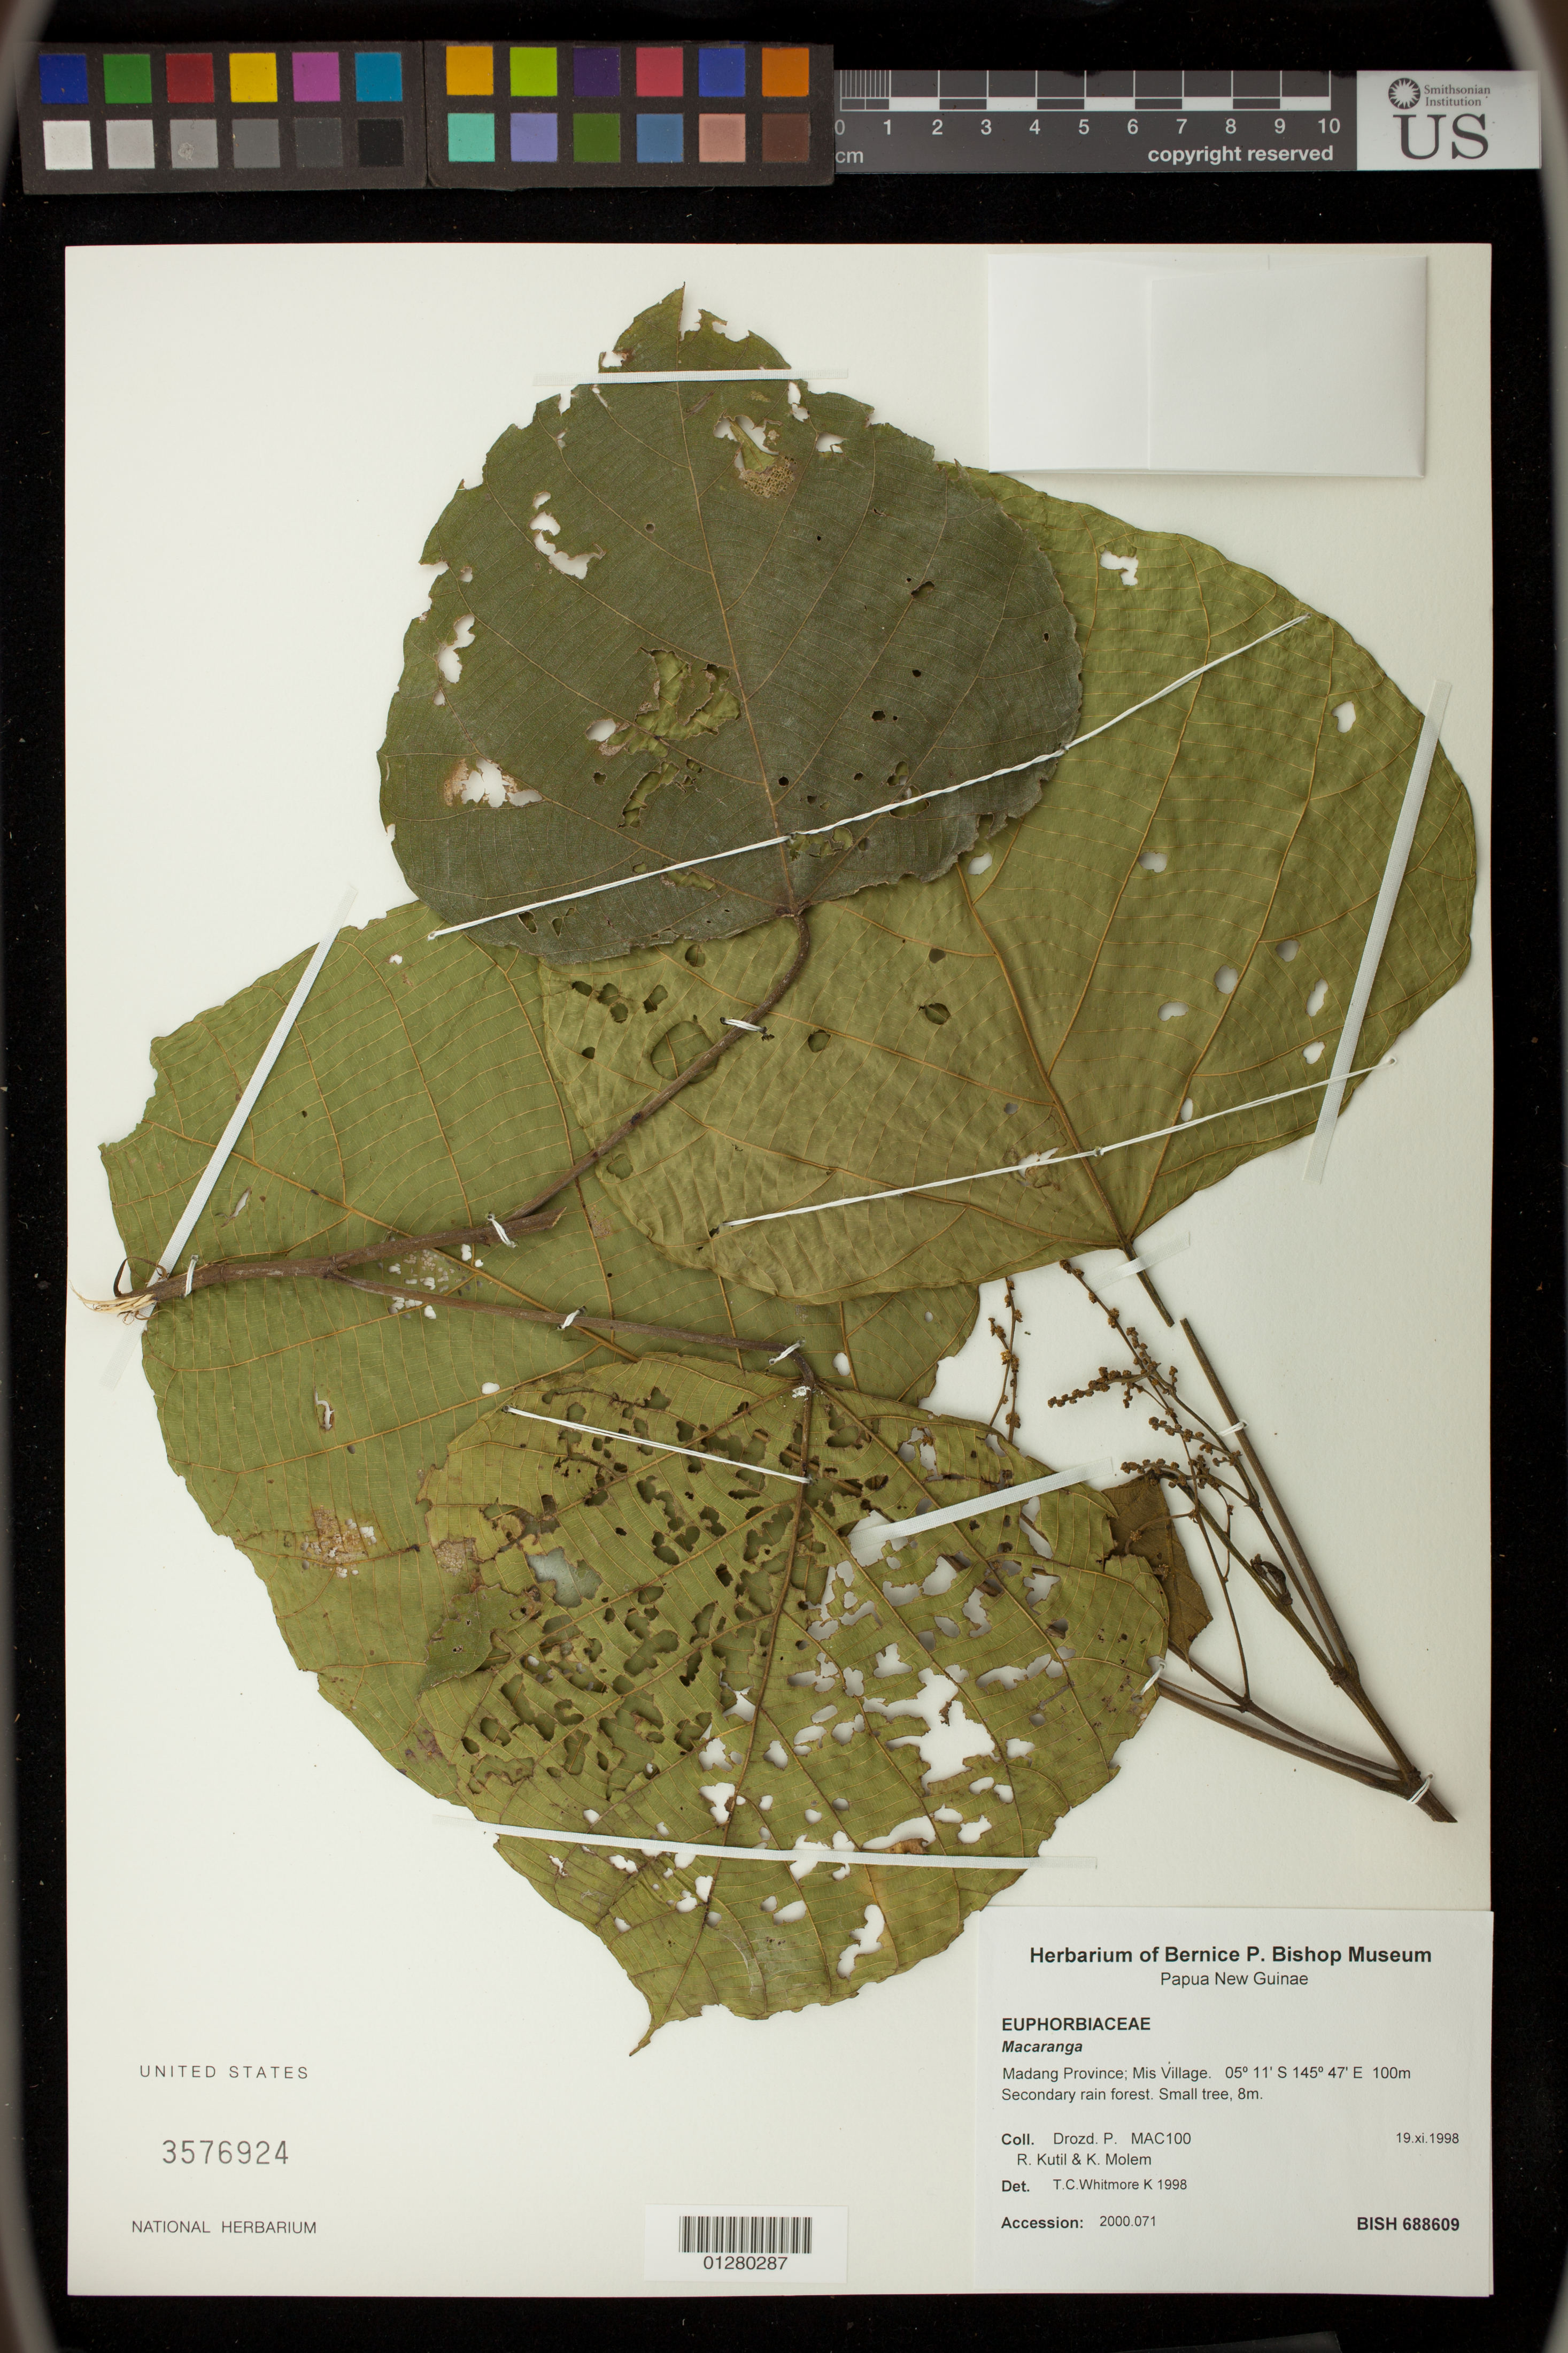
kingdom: Plantae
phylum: Tracheophyta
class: Magnoliopsida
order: Malpighiales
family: Euphorbiaceae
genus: Macaranga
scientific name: Macaranga sp.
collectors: P. Drozd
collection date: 1998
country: Guinea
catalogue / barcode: US 3576924